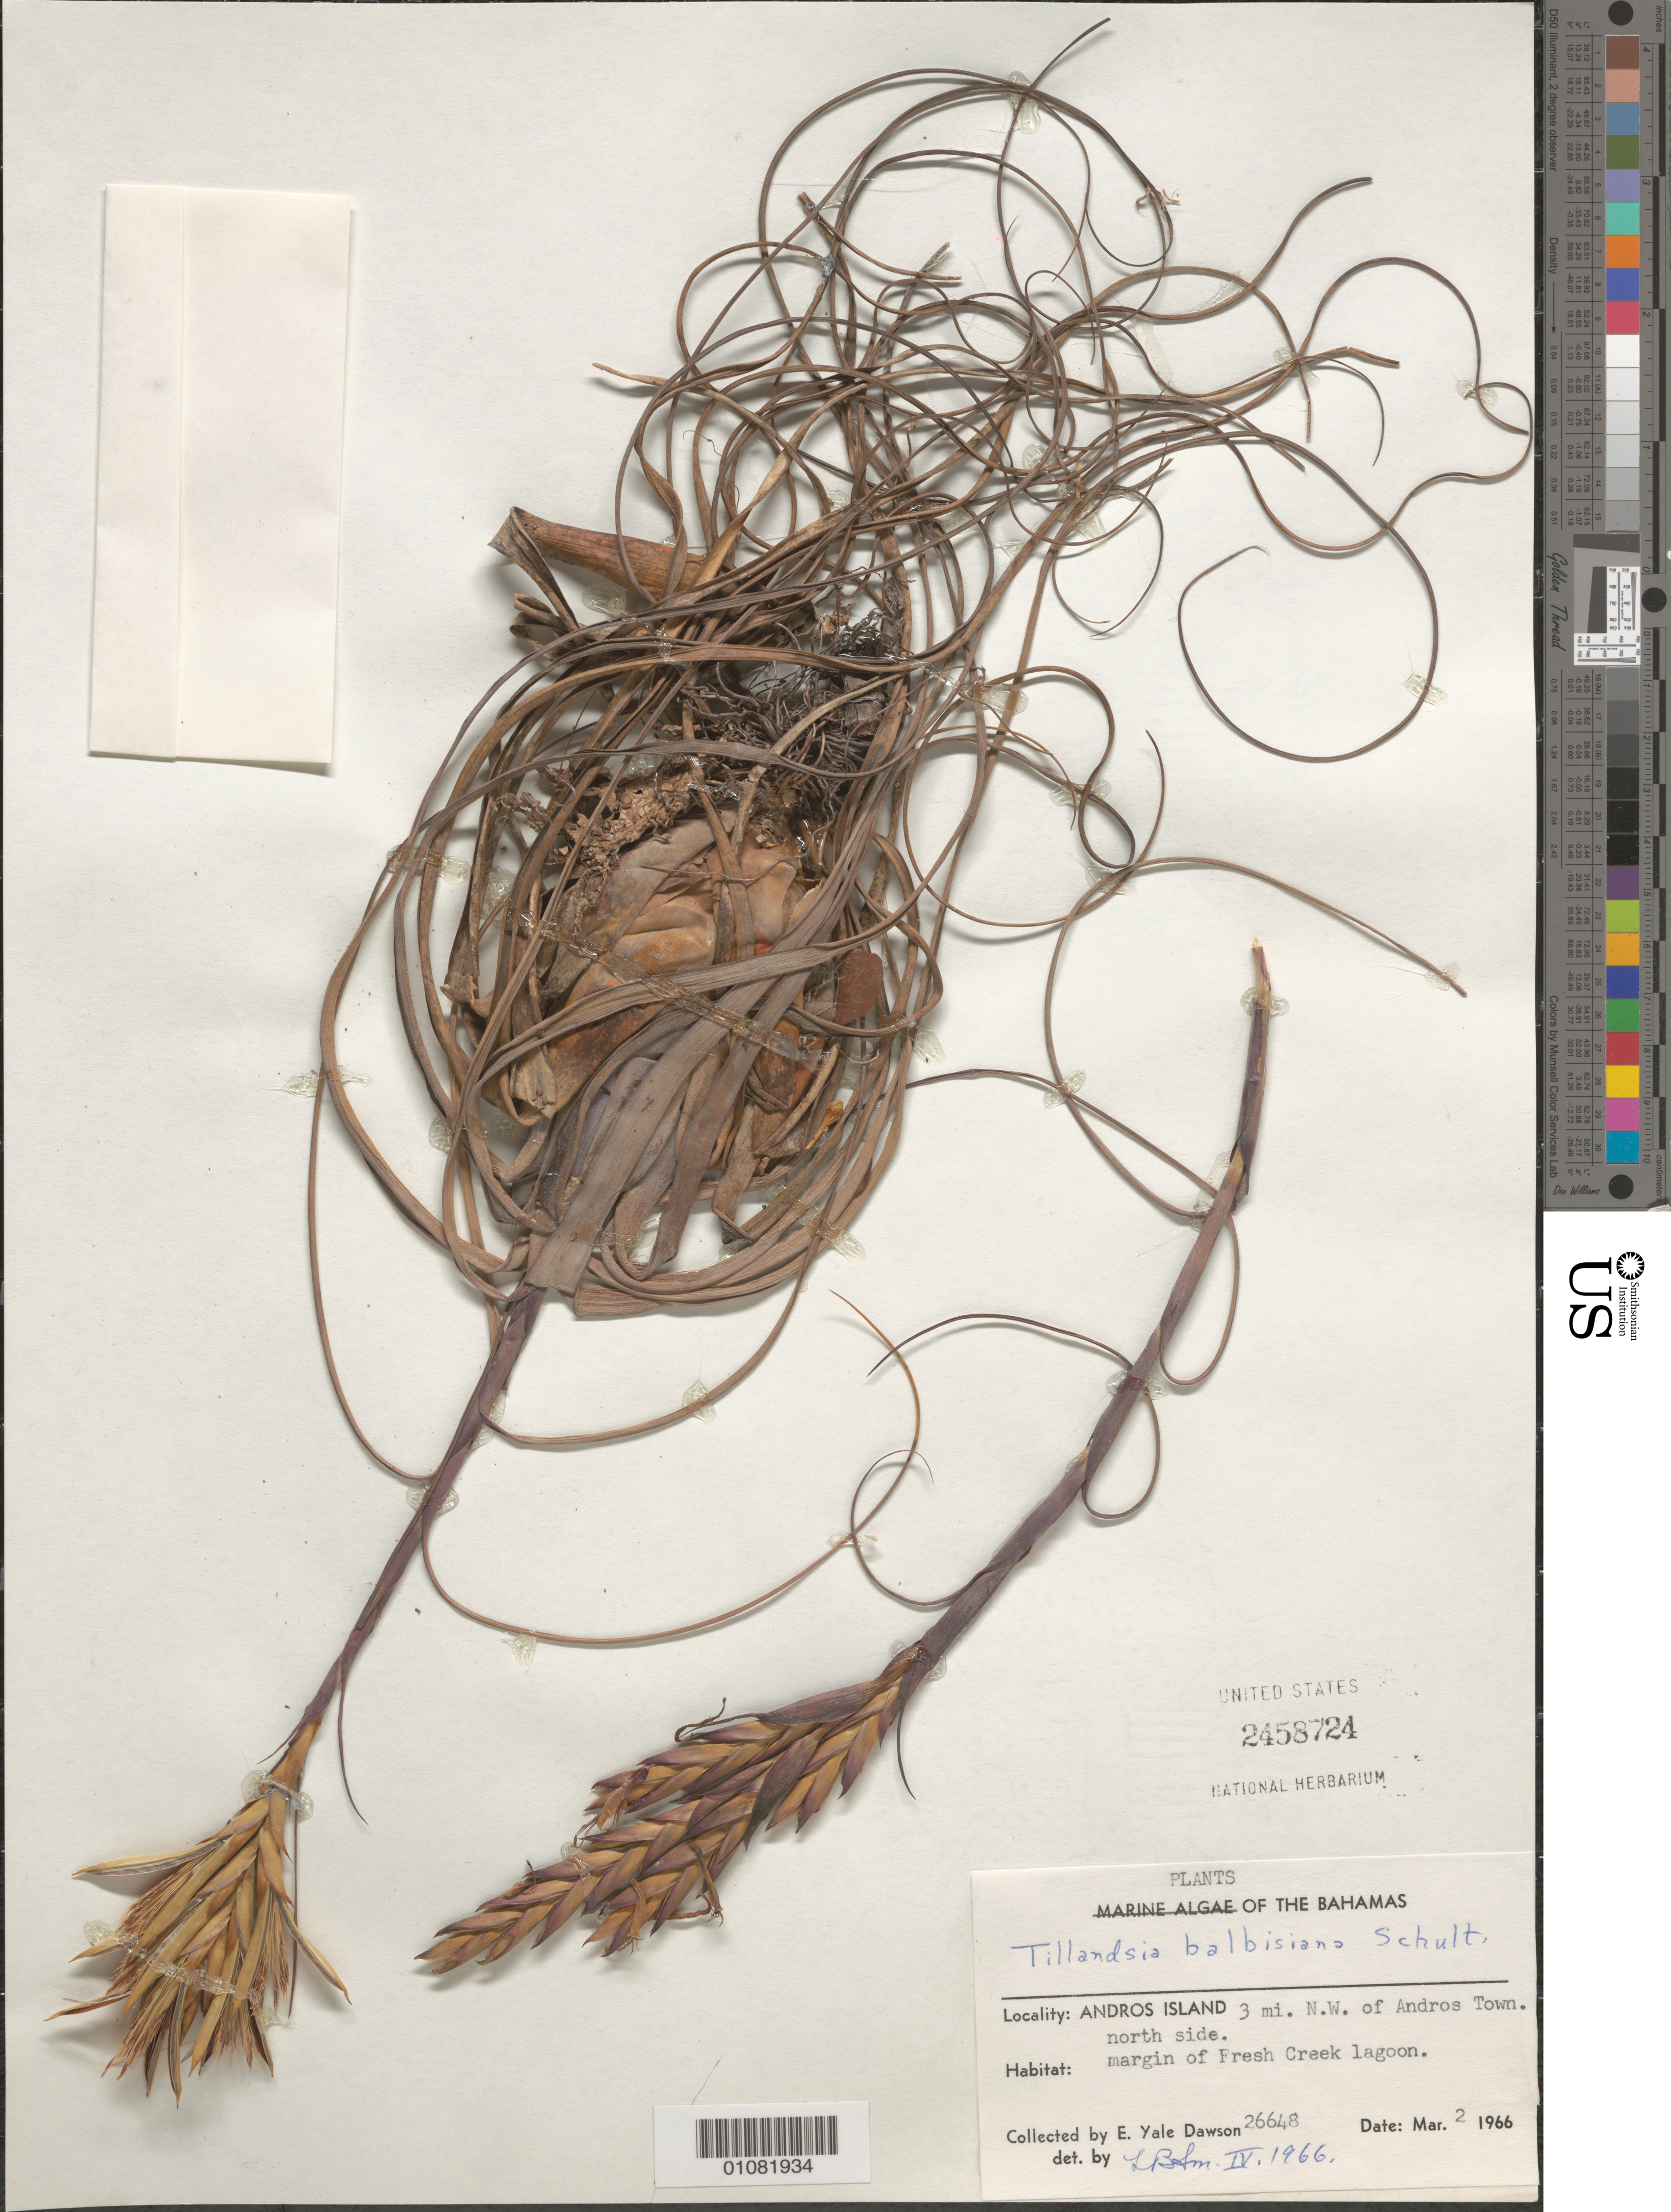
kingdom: Plantae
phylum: Tracheophyta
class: Liliopsida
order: Poales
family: Bromeliaceae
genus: Tillandsia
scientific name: Tillandsia balbisiana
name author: Schult. f.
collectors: E. Y. Dawson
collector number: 26648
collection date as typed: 02 Mar 1966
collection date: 1966-03-02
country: Bahamas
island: Andros I.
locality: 3 mi. NW of Andros Town. N side. Margin of Fresh Creek Lagoon.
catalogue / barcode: US 2458724